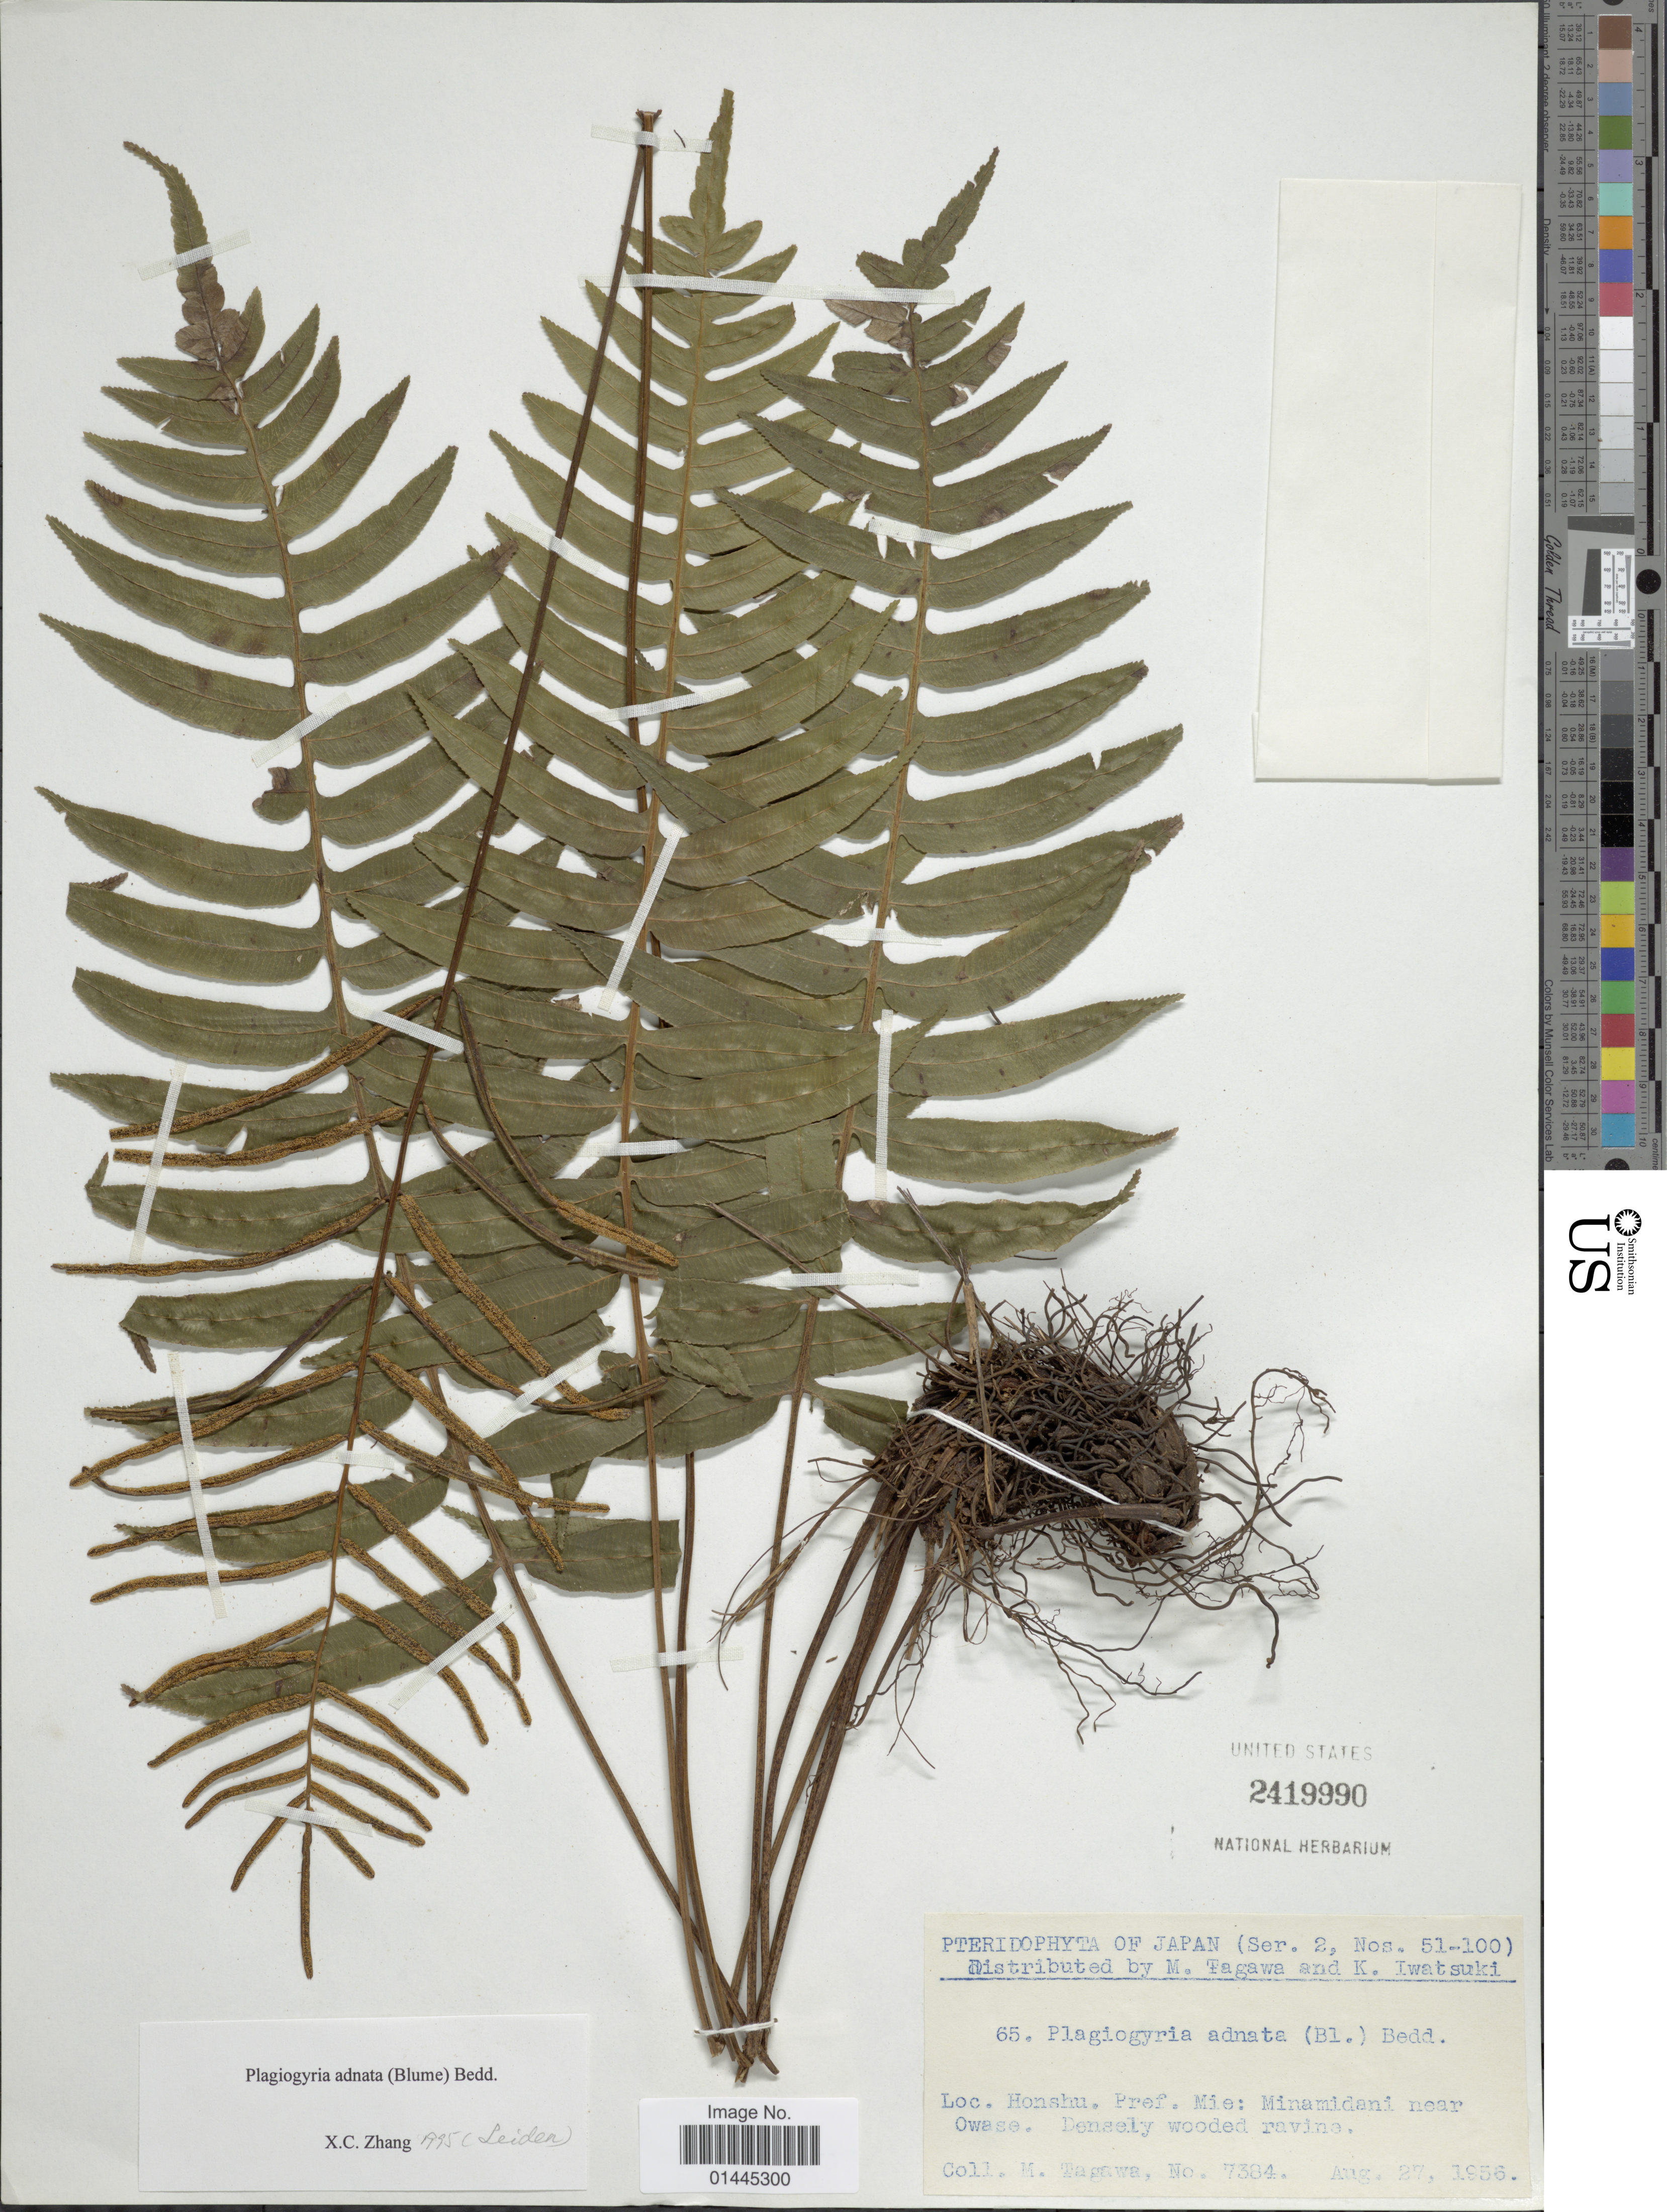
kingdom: Plantae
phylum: Tracheophyta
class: Polypodiopsida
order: Cyatheales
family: Plagiogyriaceae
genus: Plagiogyria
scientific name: Plagiogyria adnata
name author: (Blume) Bedd.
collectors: M. Tagawa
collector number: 7384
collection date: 1956-08-27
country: Japan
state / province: Mie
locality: Honshu, Minamidani near Owase.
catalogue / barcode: US 2419990